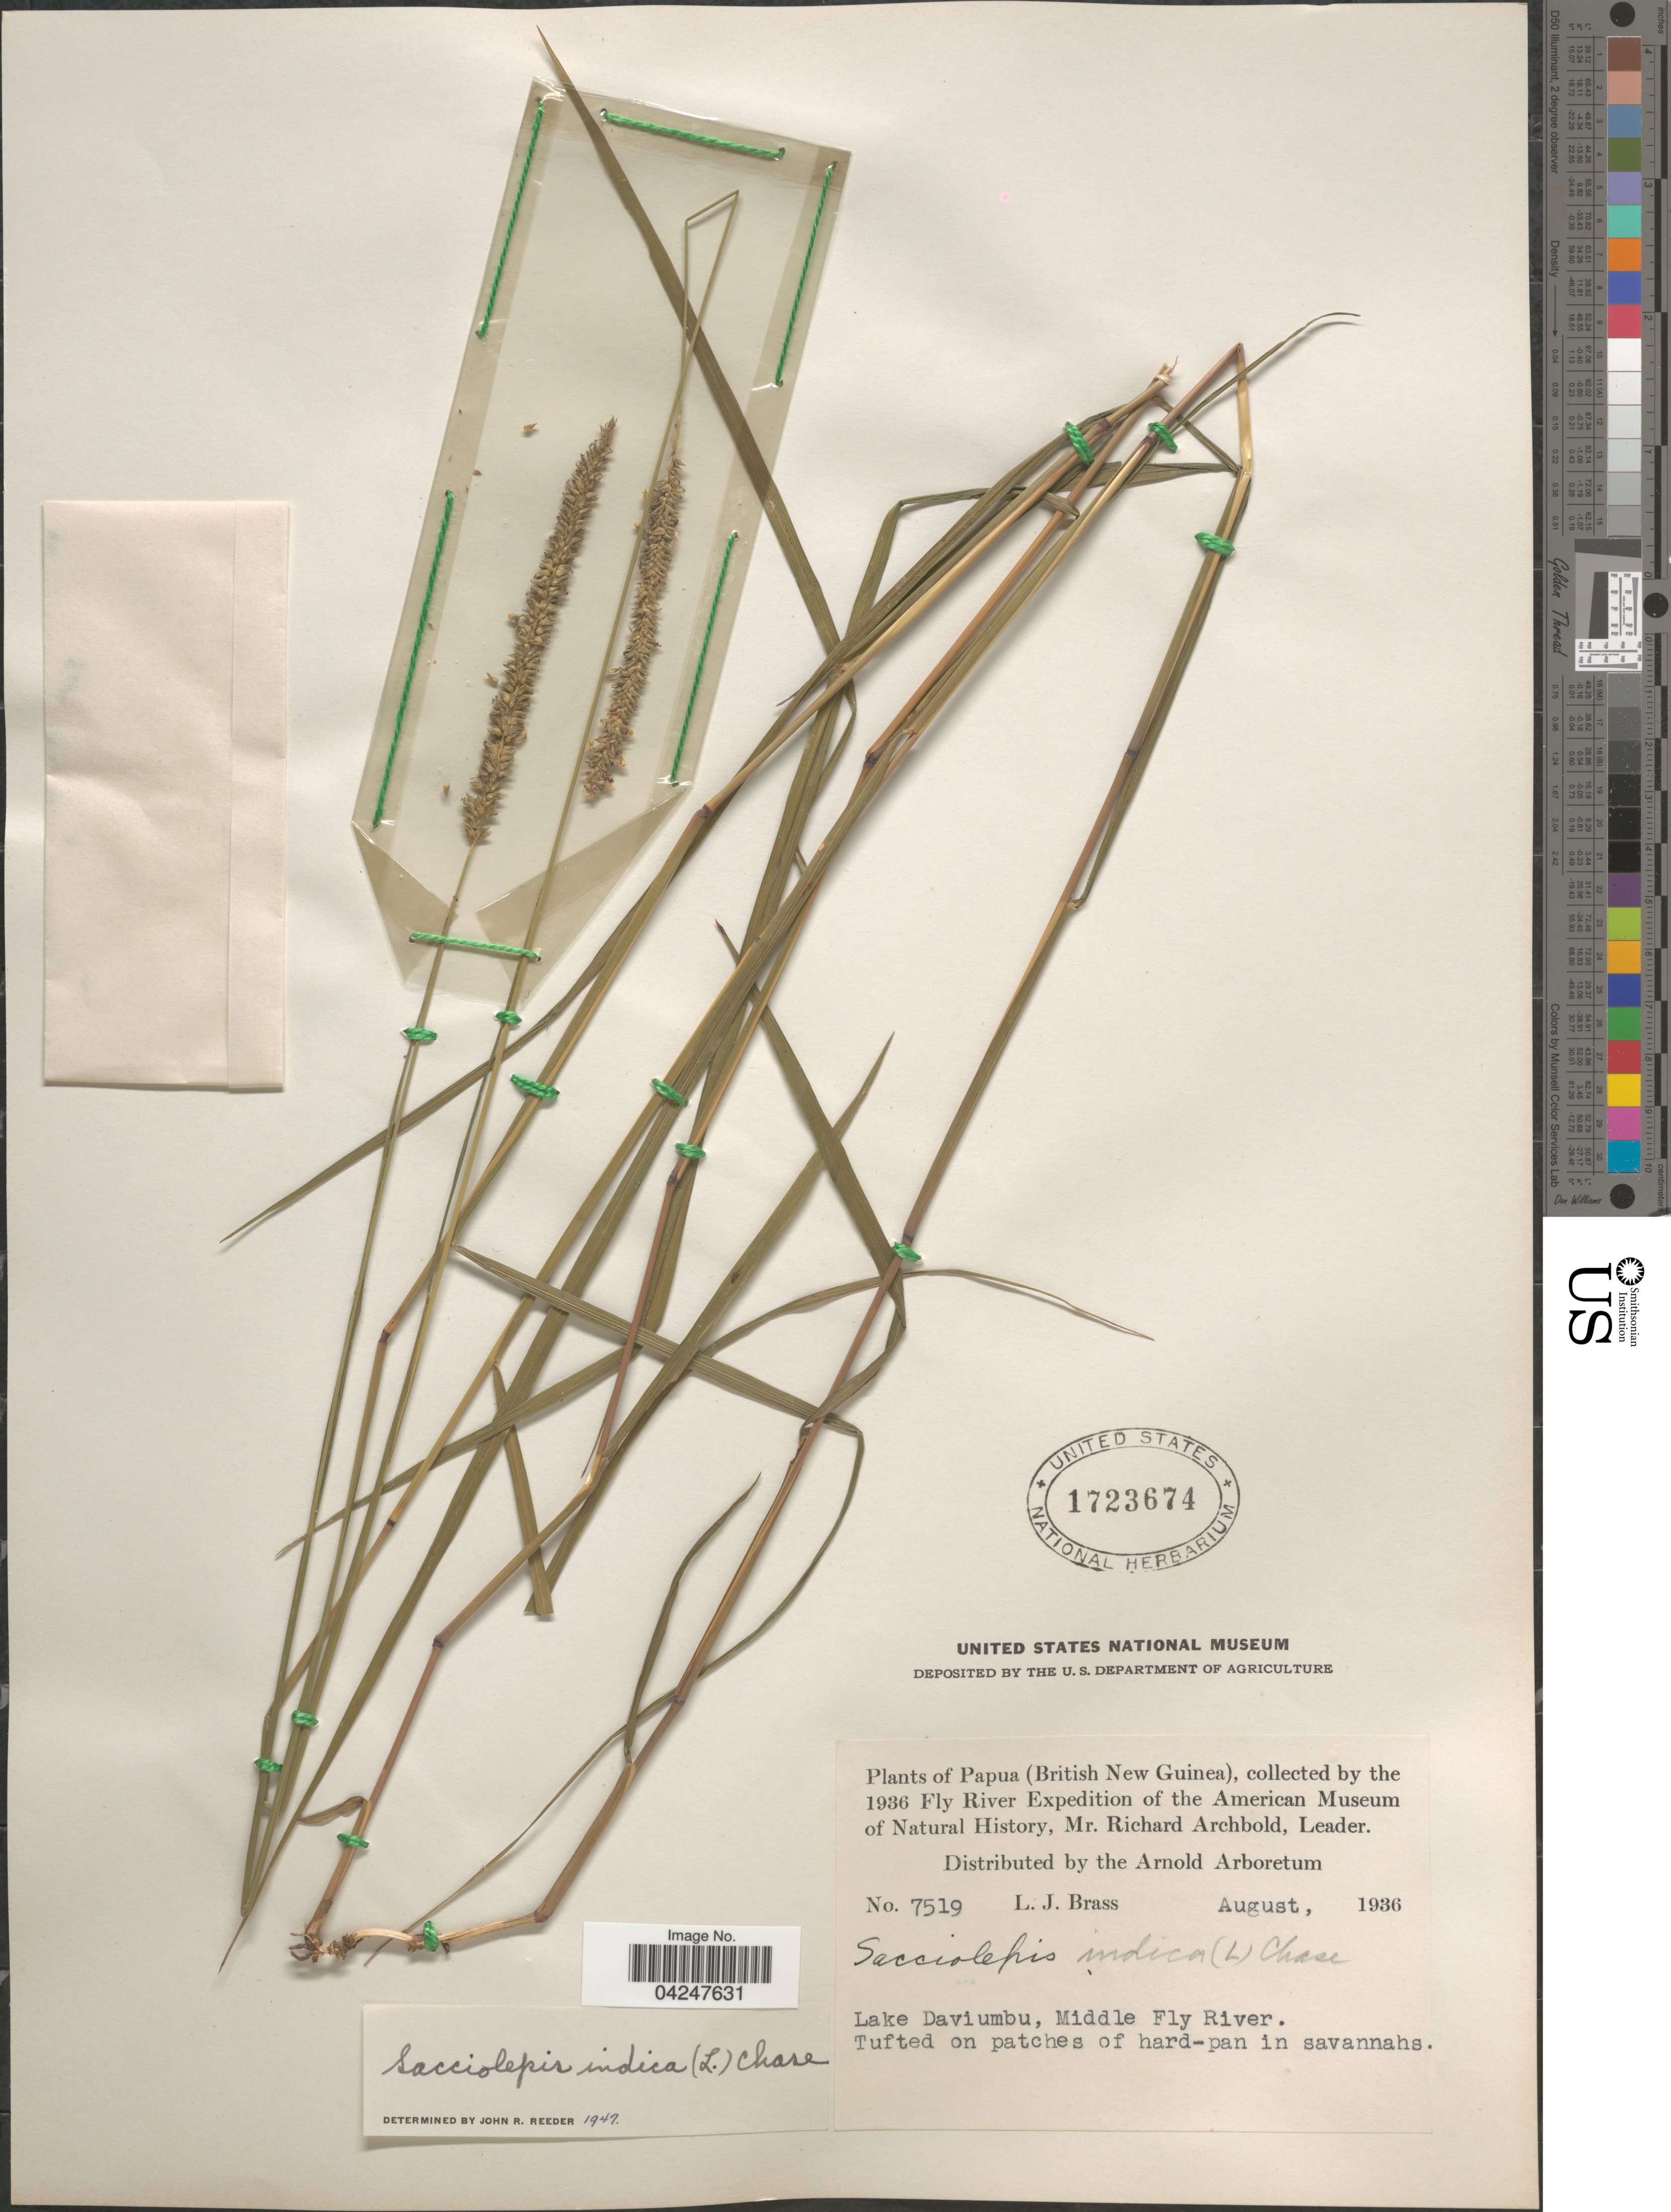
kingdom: Plantae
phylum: Tracheophyta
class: Liliopsida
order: Poales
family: Poaceae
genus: Sacciolepis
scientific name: Sacciolepis indica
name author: (L.) Chase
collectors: L. J. Brass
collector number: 7519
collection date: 1936-08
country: Papua New Guinea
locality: Papua (British New Guinea). 1936 Fly River Expedition of the American Museum of Natural History. Lake Daviumbu, Middle Fly River.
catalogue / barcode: US 1723674